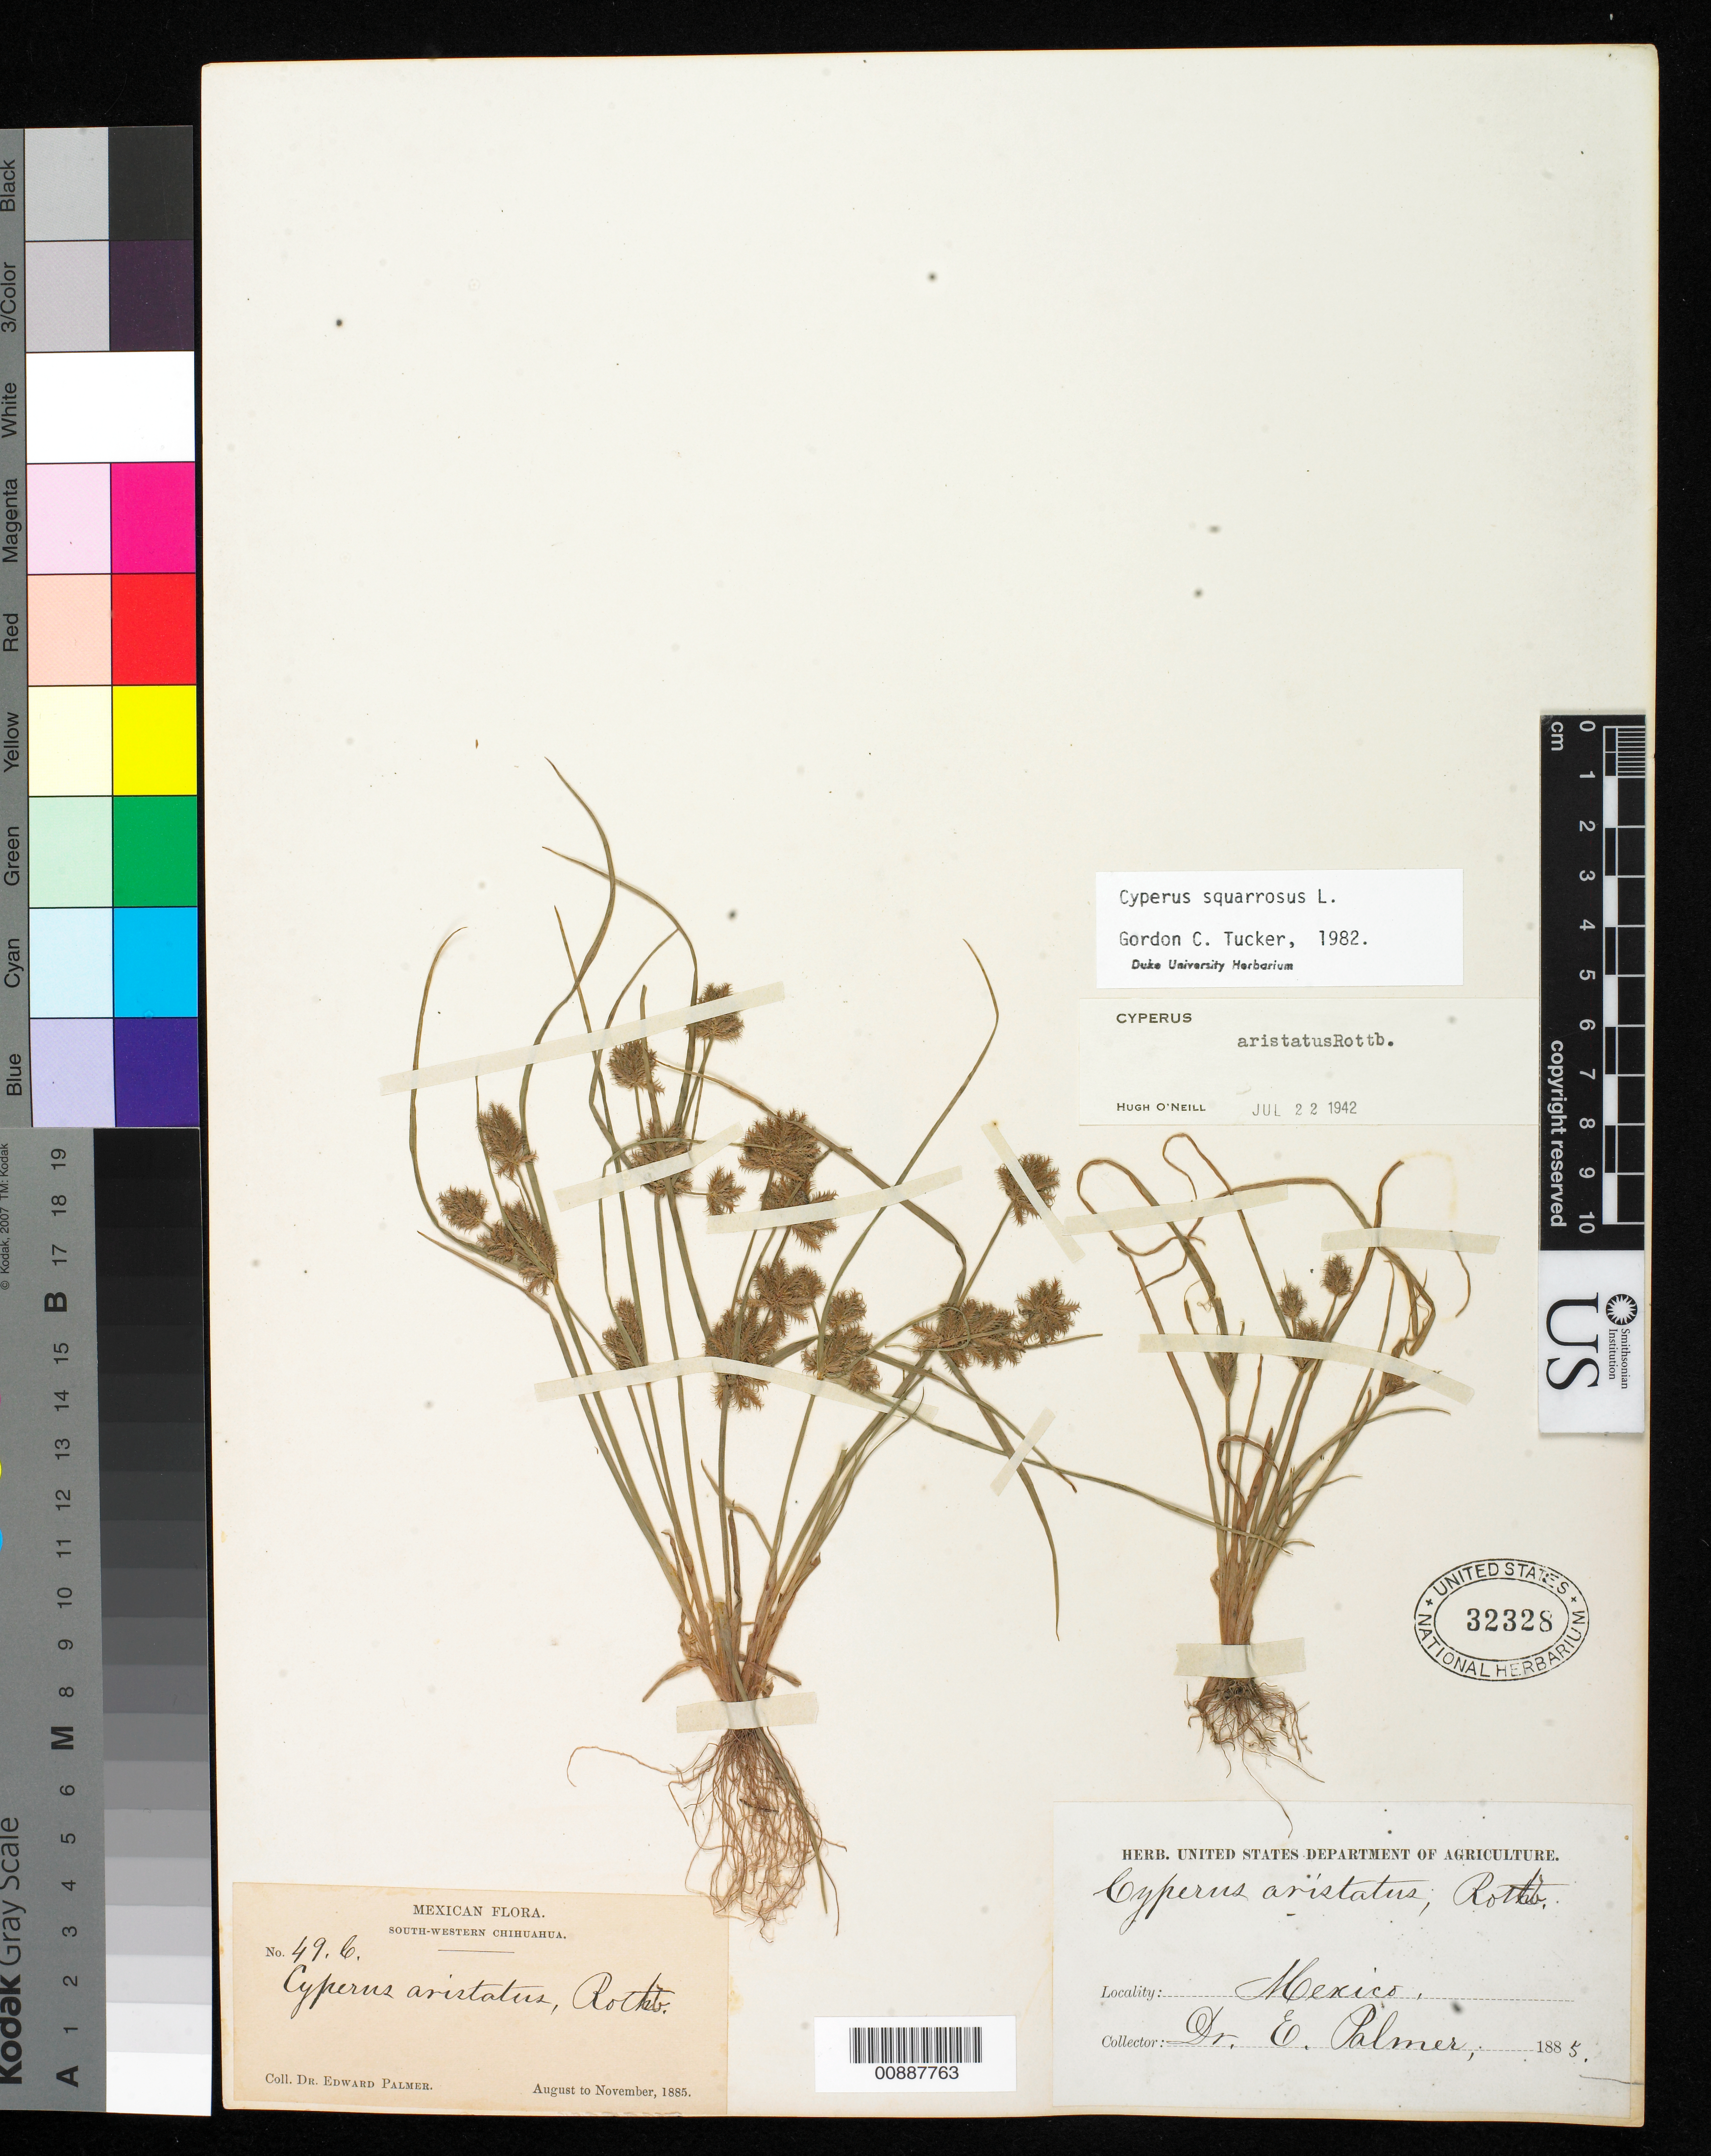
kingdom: Plantae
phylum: Tracheophyta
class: Liliopsida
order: Poales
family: Cyperaceae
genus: Cyperus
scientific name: Cyperus squarrosus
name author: L.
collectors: E. Palmer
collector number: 49 C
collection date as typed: Aug 1885 to -- Nov 1885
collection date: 1885-08/1885-11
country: Mexico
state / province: Chihuahua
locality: South-Western Chihuahua.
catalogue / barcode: US 32328